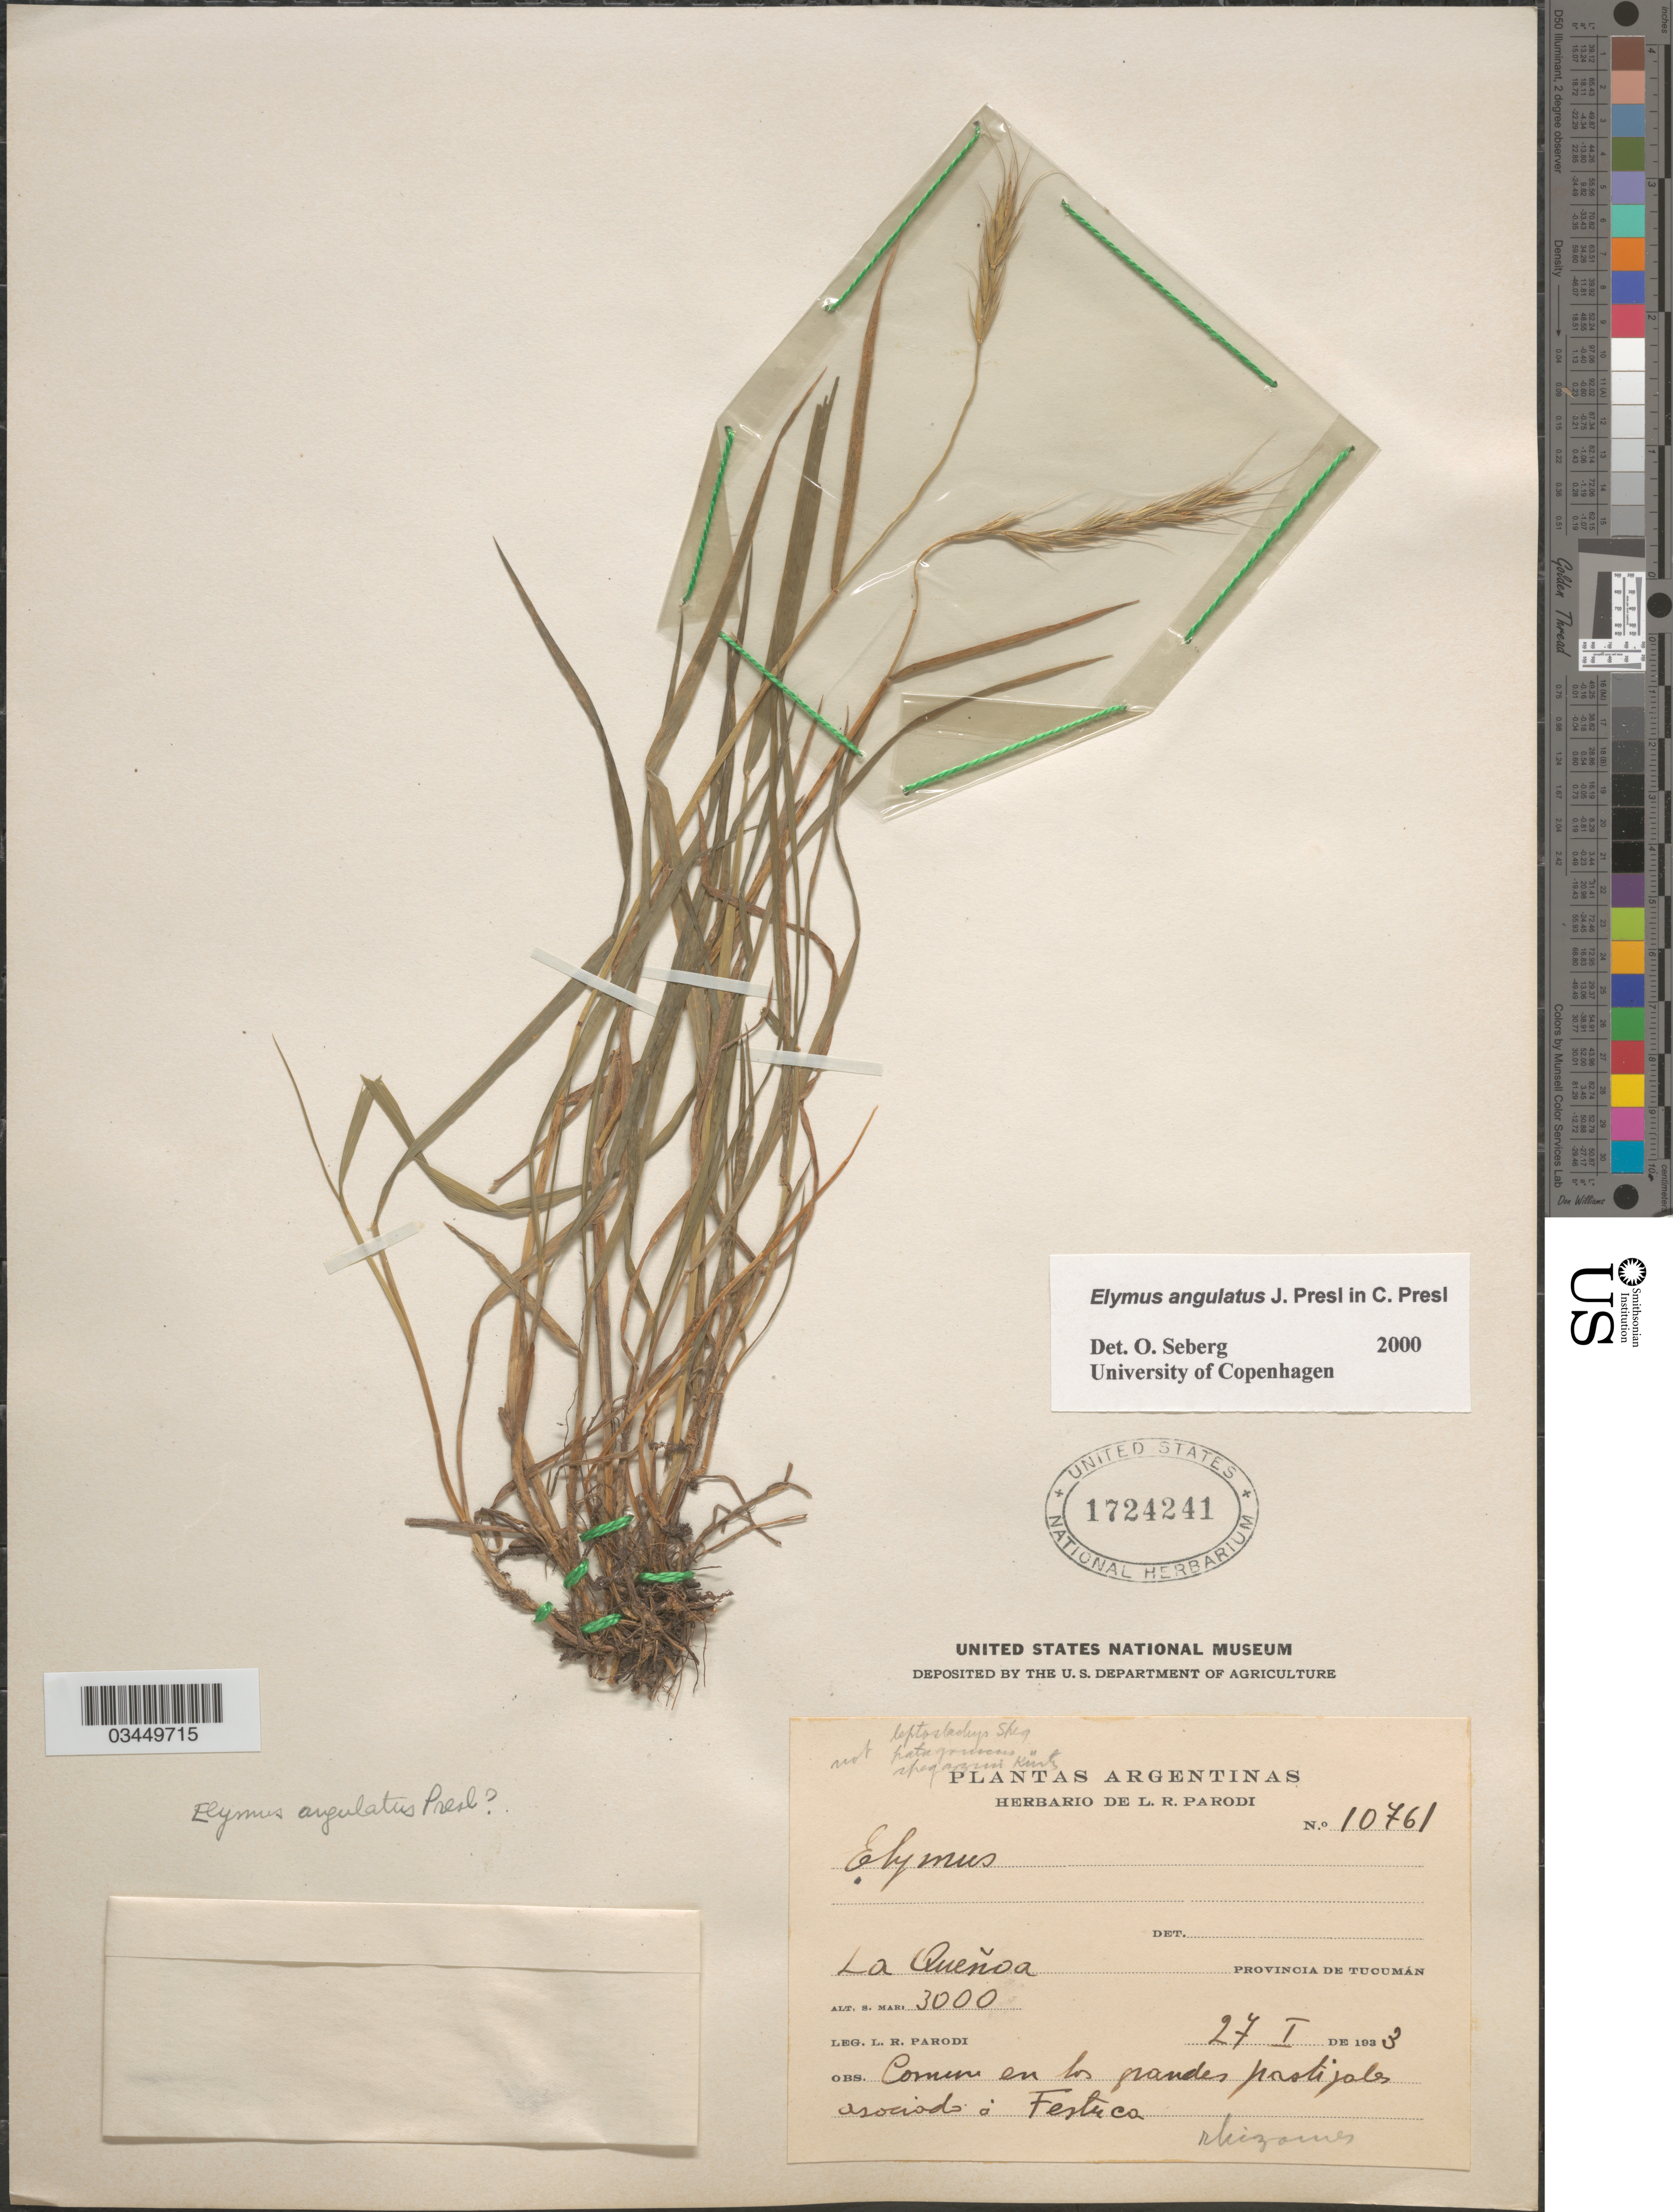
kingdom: Plantae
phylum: Tracheophyta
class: Liliopsida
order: Poales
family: Poaceae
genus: Elymus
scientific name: Elymus angulatus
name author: J. Presl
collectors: L. R. Parodi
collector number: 10761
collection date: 1933-01-27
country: Argentina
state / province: Tucuman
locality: La Quenoa.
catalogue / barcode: US 1724241